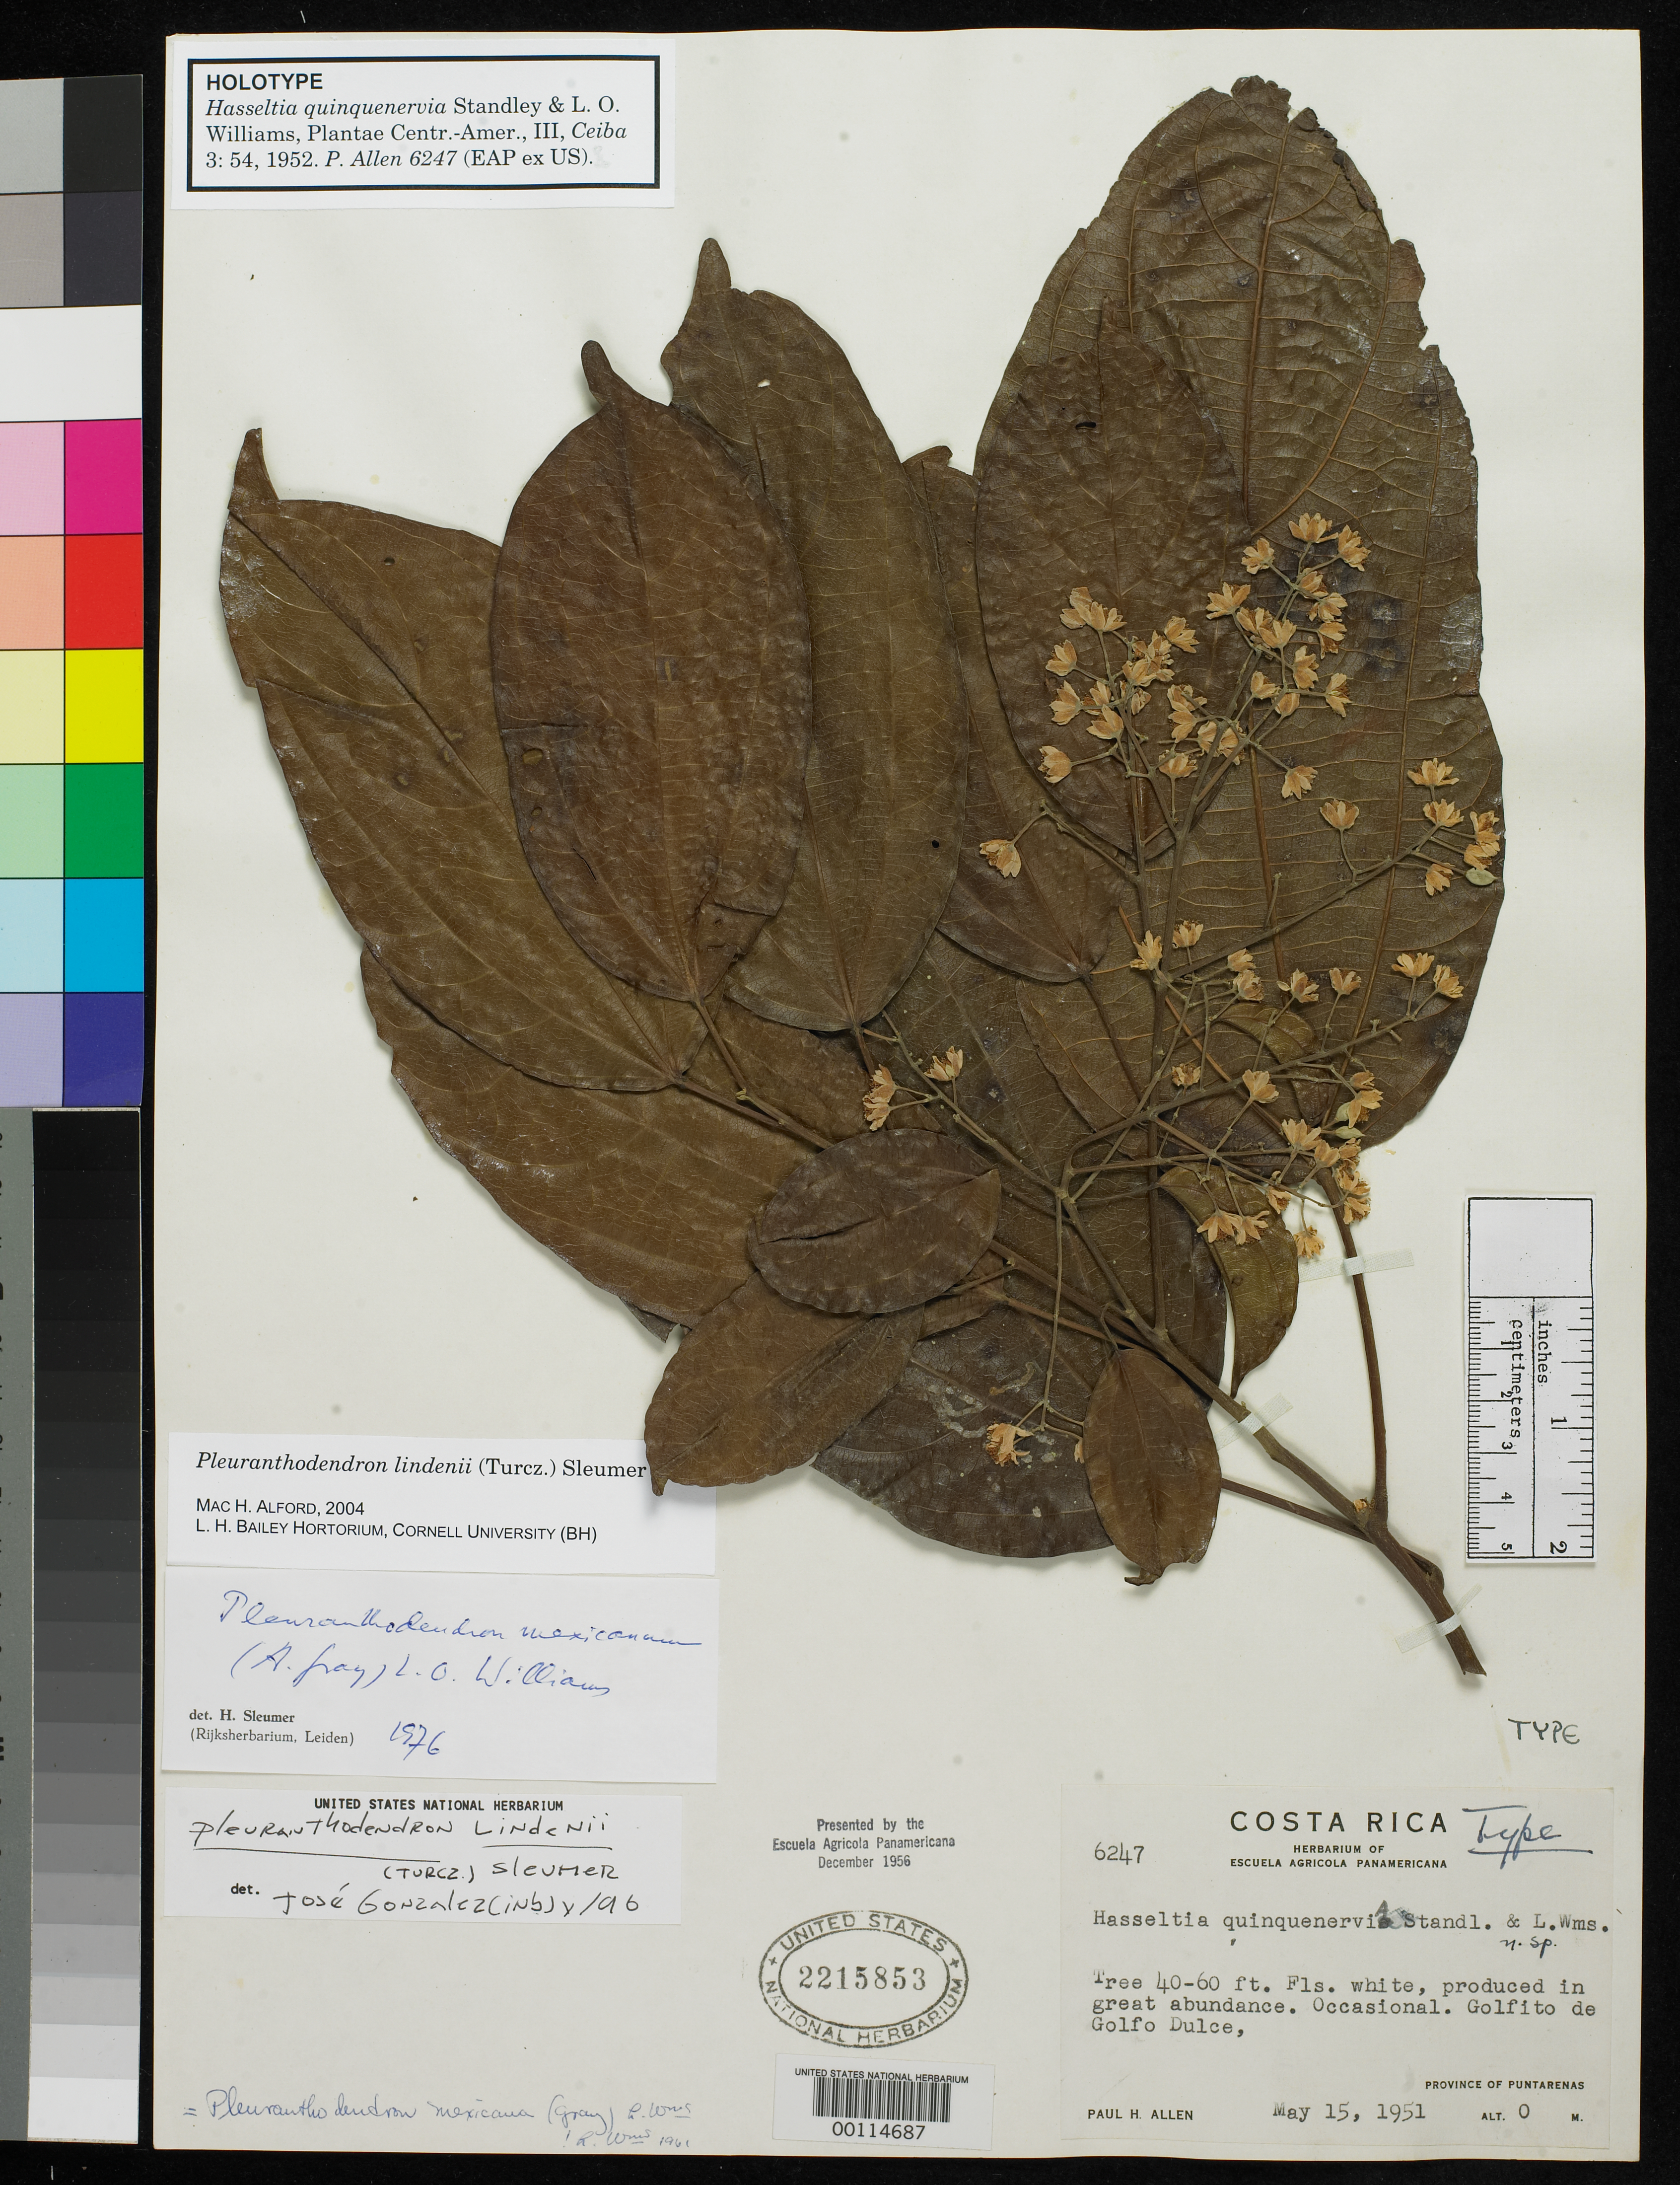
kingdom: Plantae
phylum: Tracheophyta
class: Magnoliopsida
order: Malpighiales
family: Salicaceae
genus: Hasseltia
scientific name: Hasseltia quinquenervia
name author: Standl. & L.O. Williams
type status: Holotype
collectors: P. H. Allen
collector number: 6247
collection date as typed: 15 May 1951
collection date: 1951-05-15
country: Costa Rica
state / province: Puntarenas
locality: Golfito de Golfo Dulce.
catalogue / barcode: US 2215853